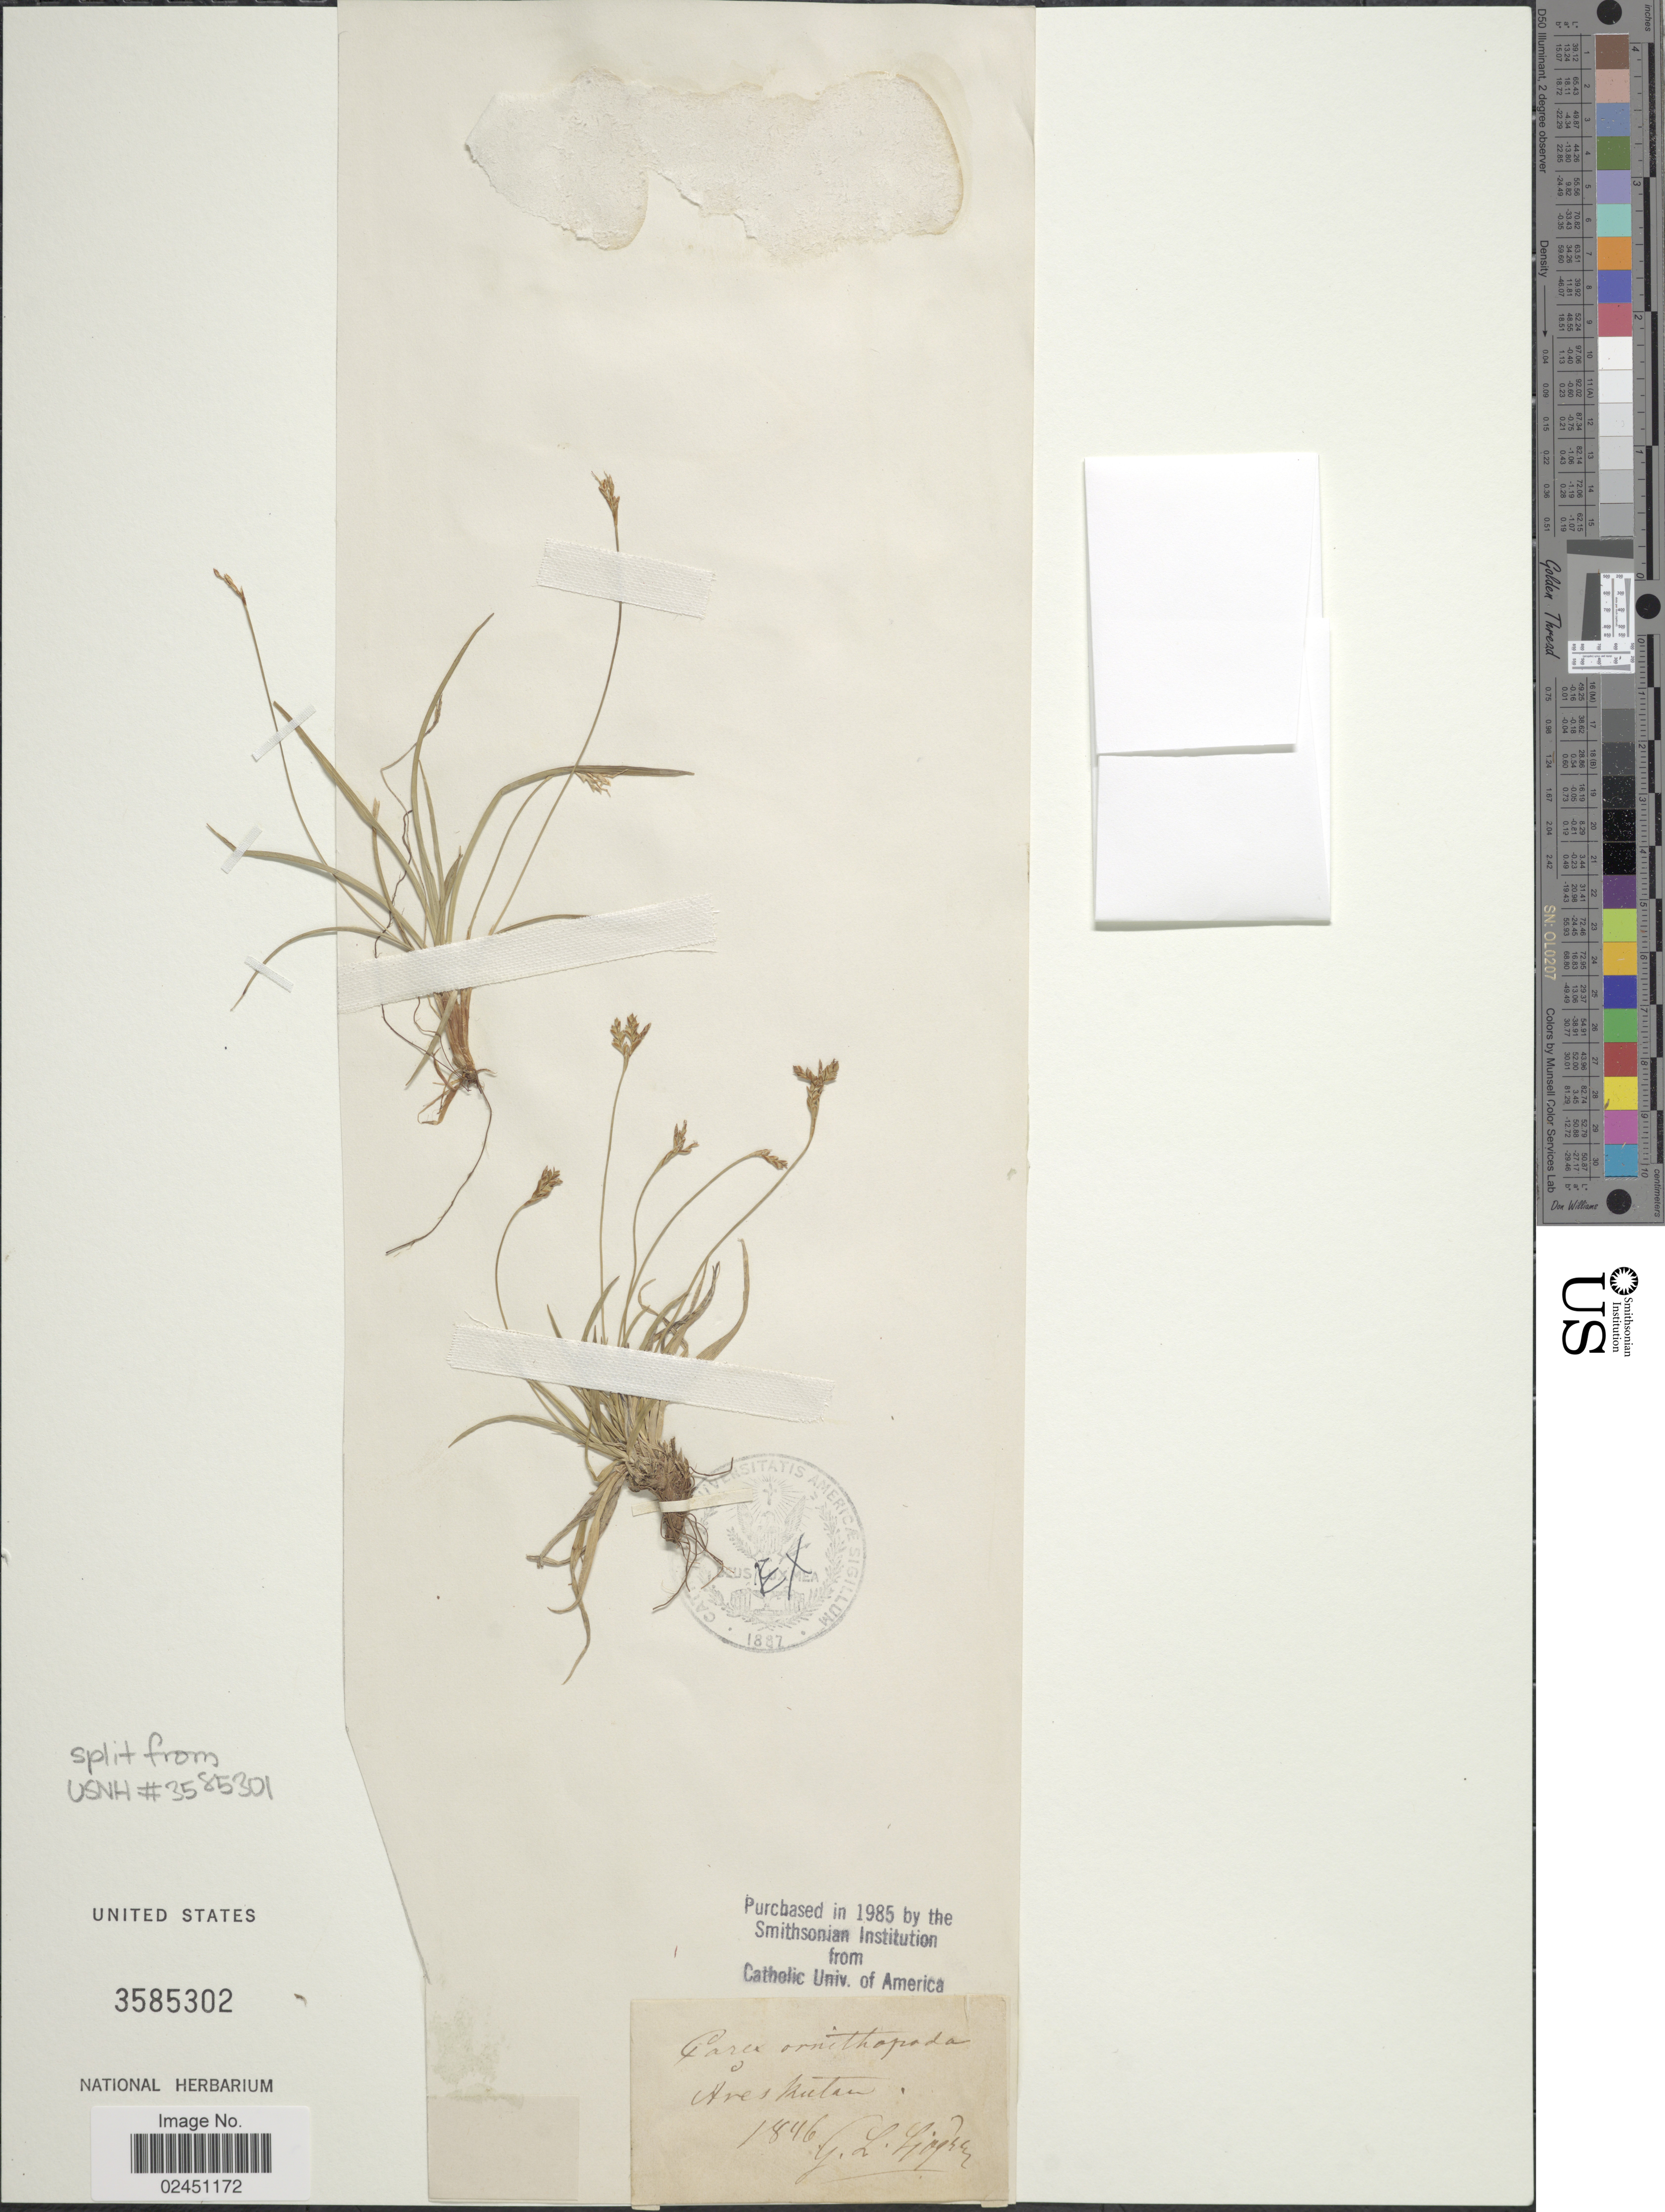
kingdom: Plantae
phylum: Tracheophyta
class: Liliopsida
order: Poales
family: Cyperaceae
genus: Carex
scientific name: Carex ornithopoda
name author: Willd.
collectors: G. Sjögren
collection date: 1946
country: Sweden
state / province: Jamtland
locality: Areskutan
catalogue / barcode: US 3585302